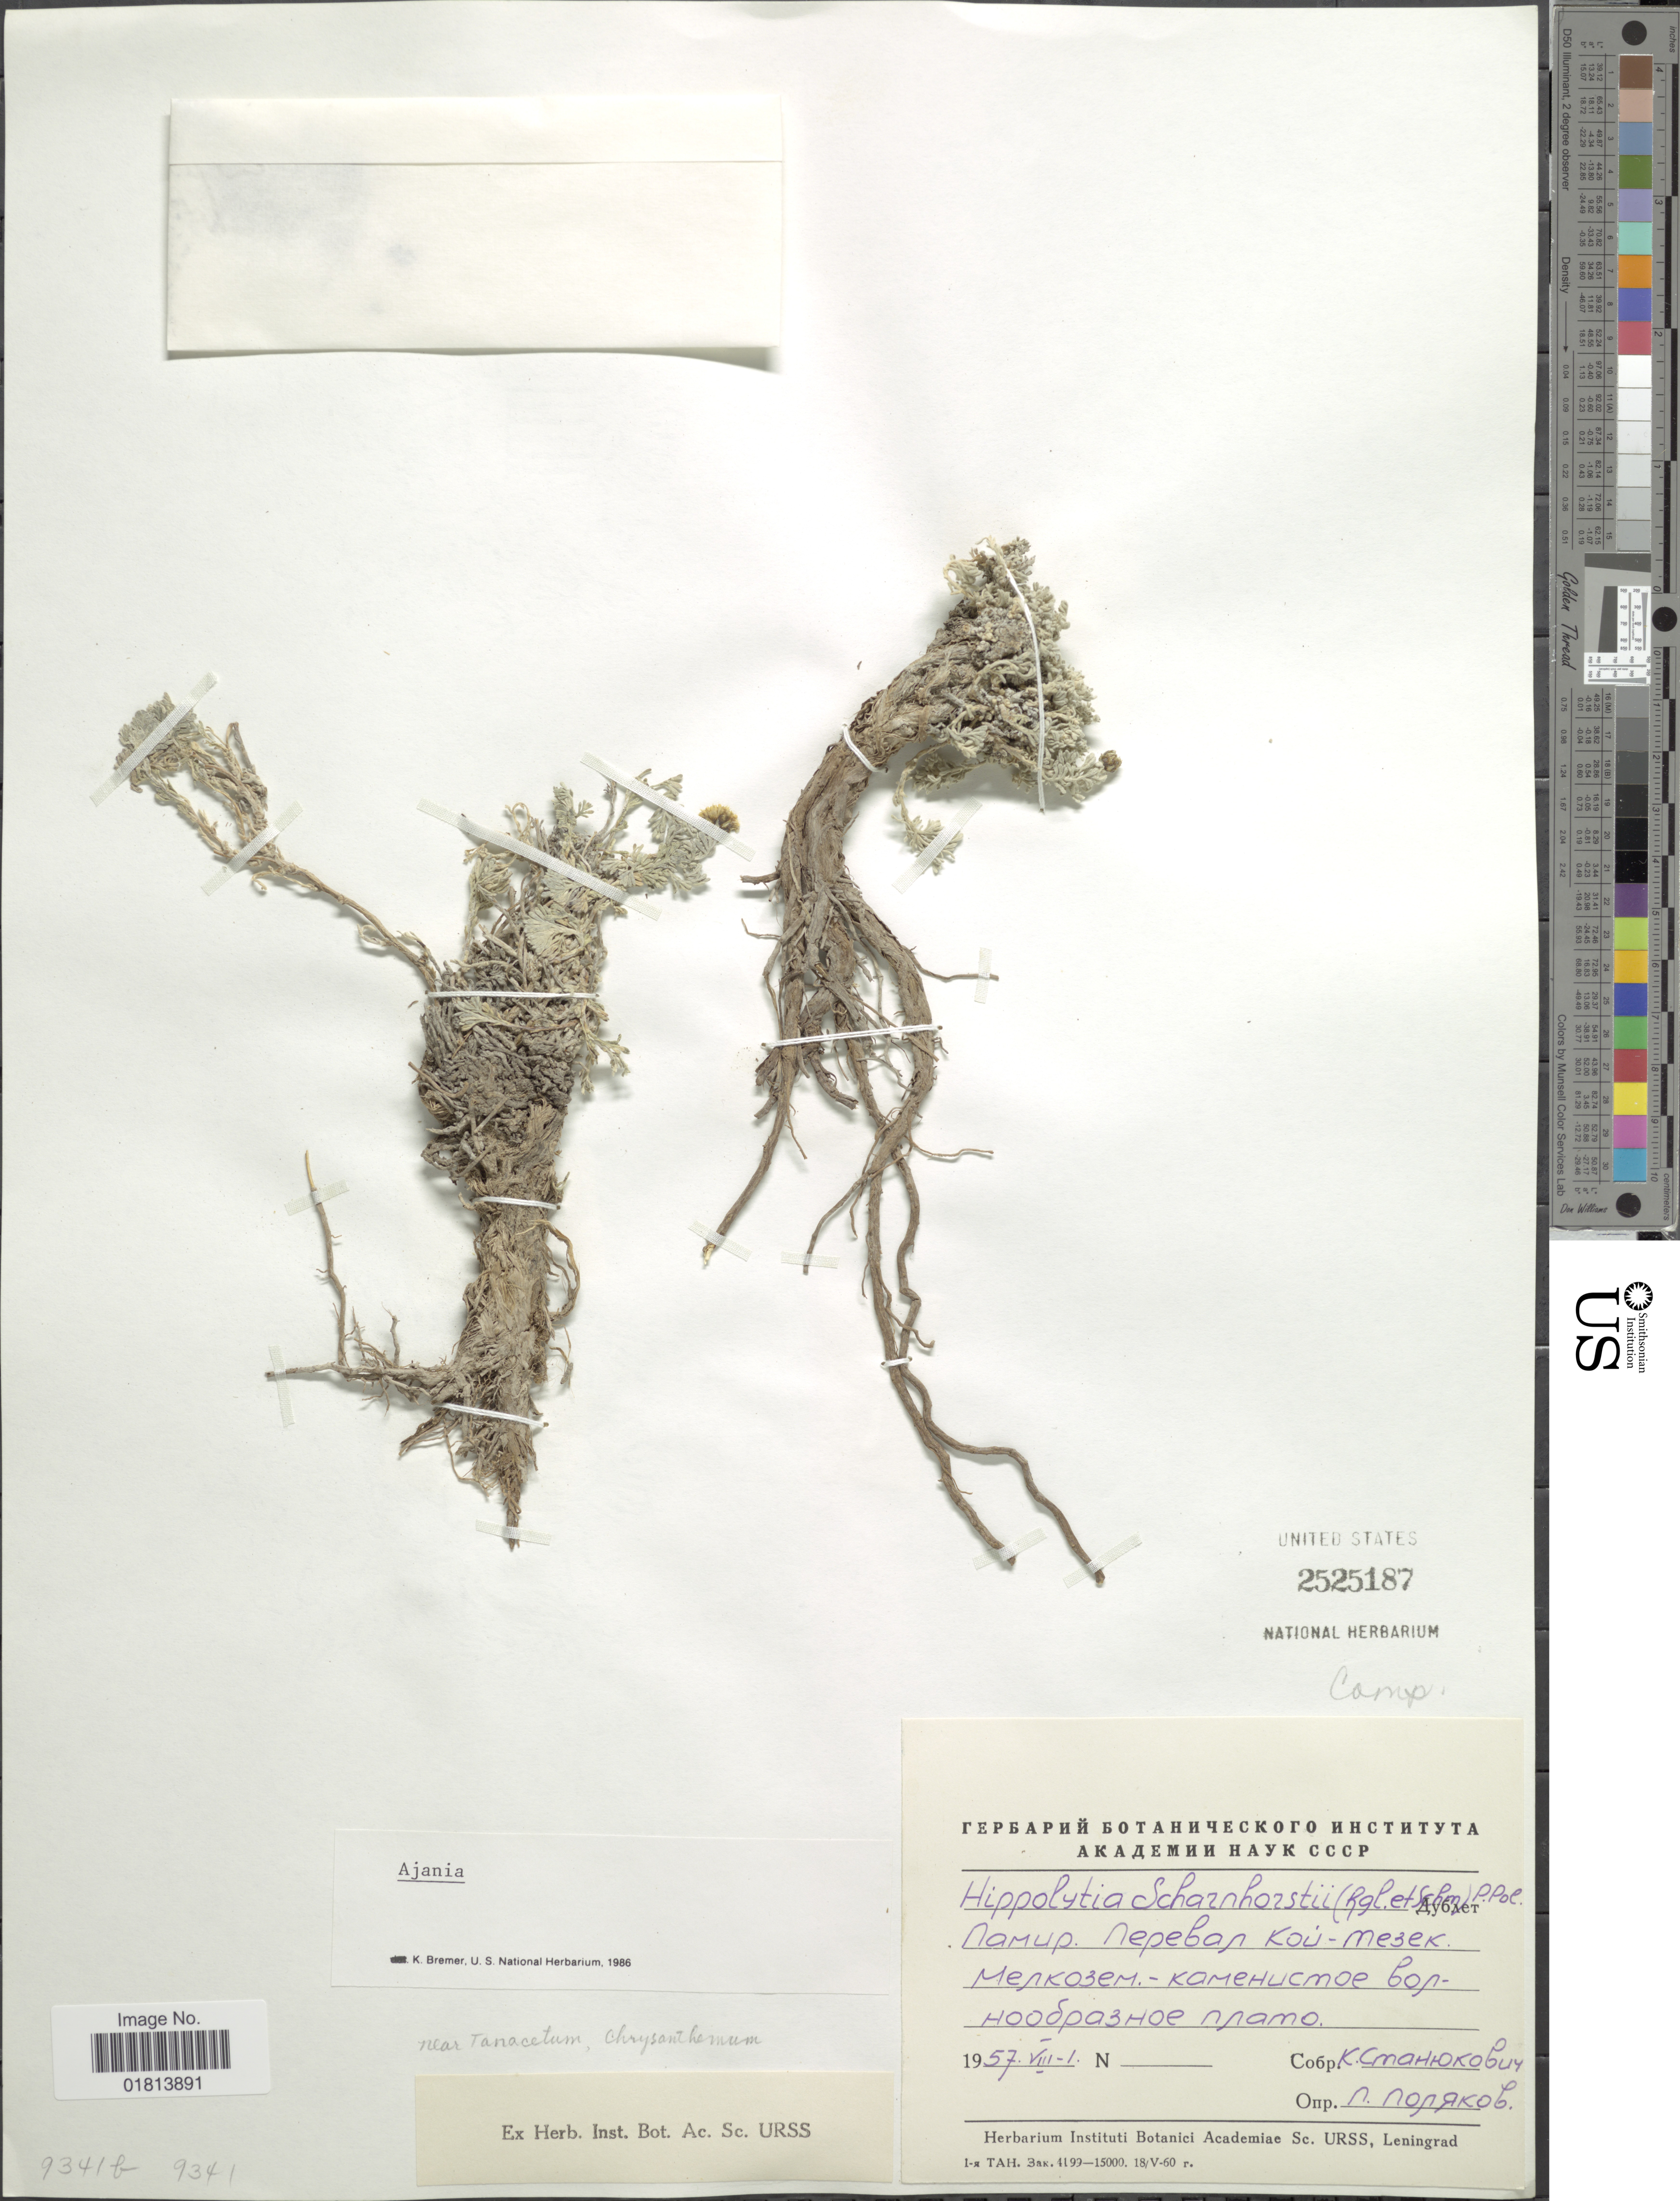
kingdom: Plantae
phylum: Tracheophyta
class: Magnoliopsida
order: Asterales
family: Asteraceae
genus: Ajania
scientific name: Ajania scharnhorstii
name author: (Regel & Schmalh.) Tzvelev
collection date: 1957-08-01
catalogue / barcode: US 2525187